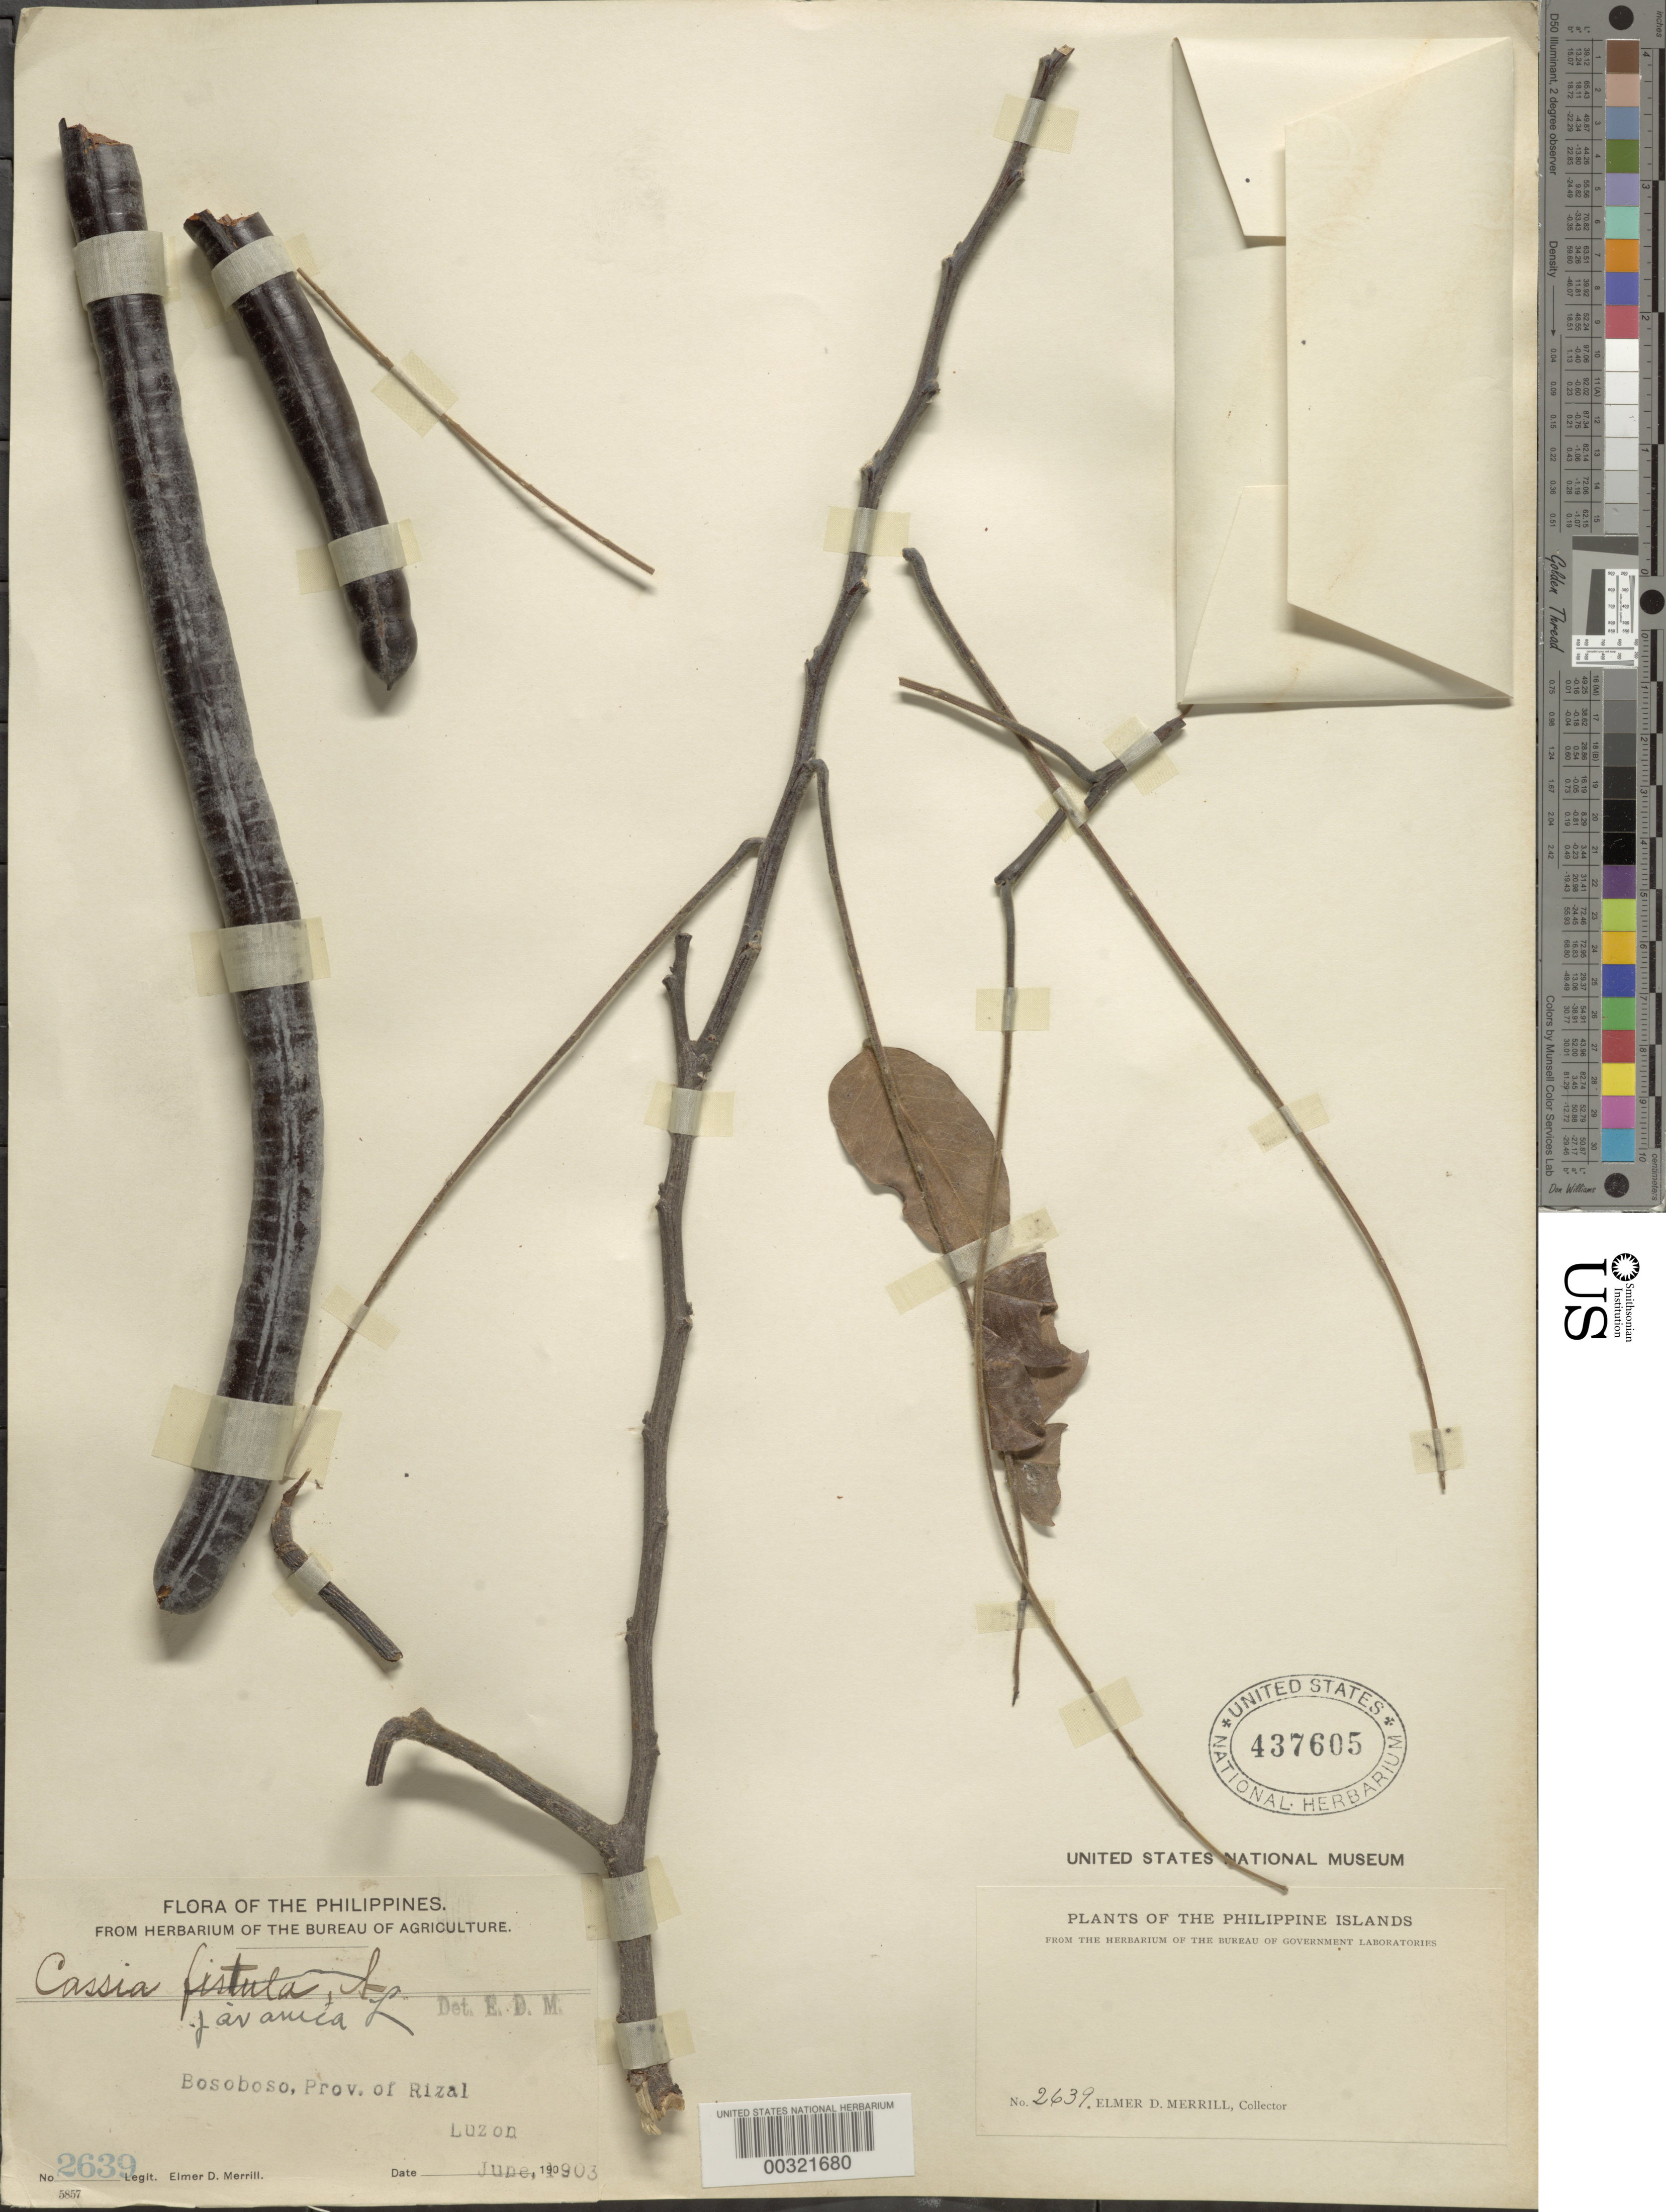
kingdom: Plantae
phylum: Tracheophyta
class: Magnoliopsida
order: Fabales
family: Fabaceae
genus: Cassia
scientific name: Cassia javanica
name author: L.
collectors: E. D. Merrill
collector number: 2639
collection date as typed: Jun 1903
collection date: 1903-06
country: Philippines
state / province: Calabarzon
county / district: Rizal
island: Luzon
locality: Bosoboso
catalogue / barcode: US 437605